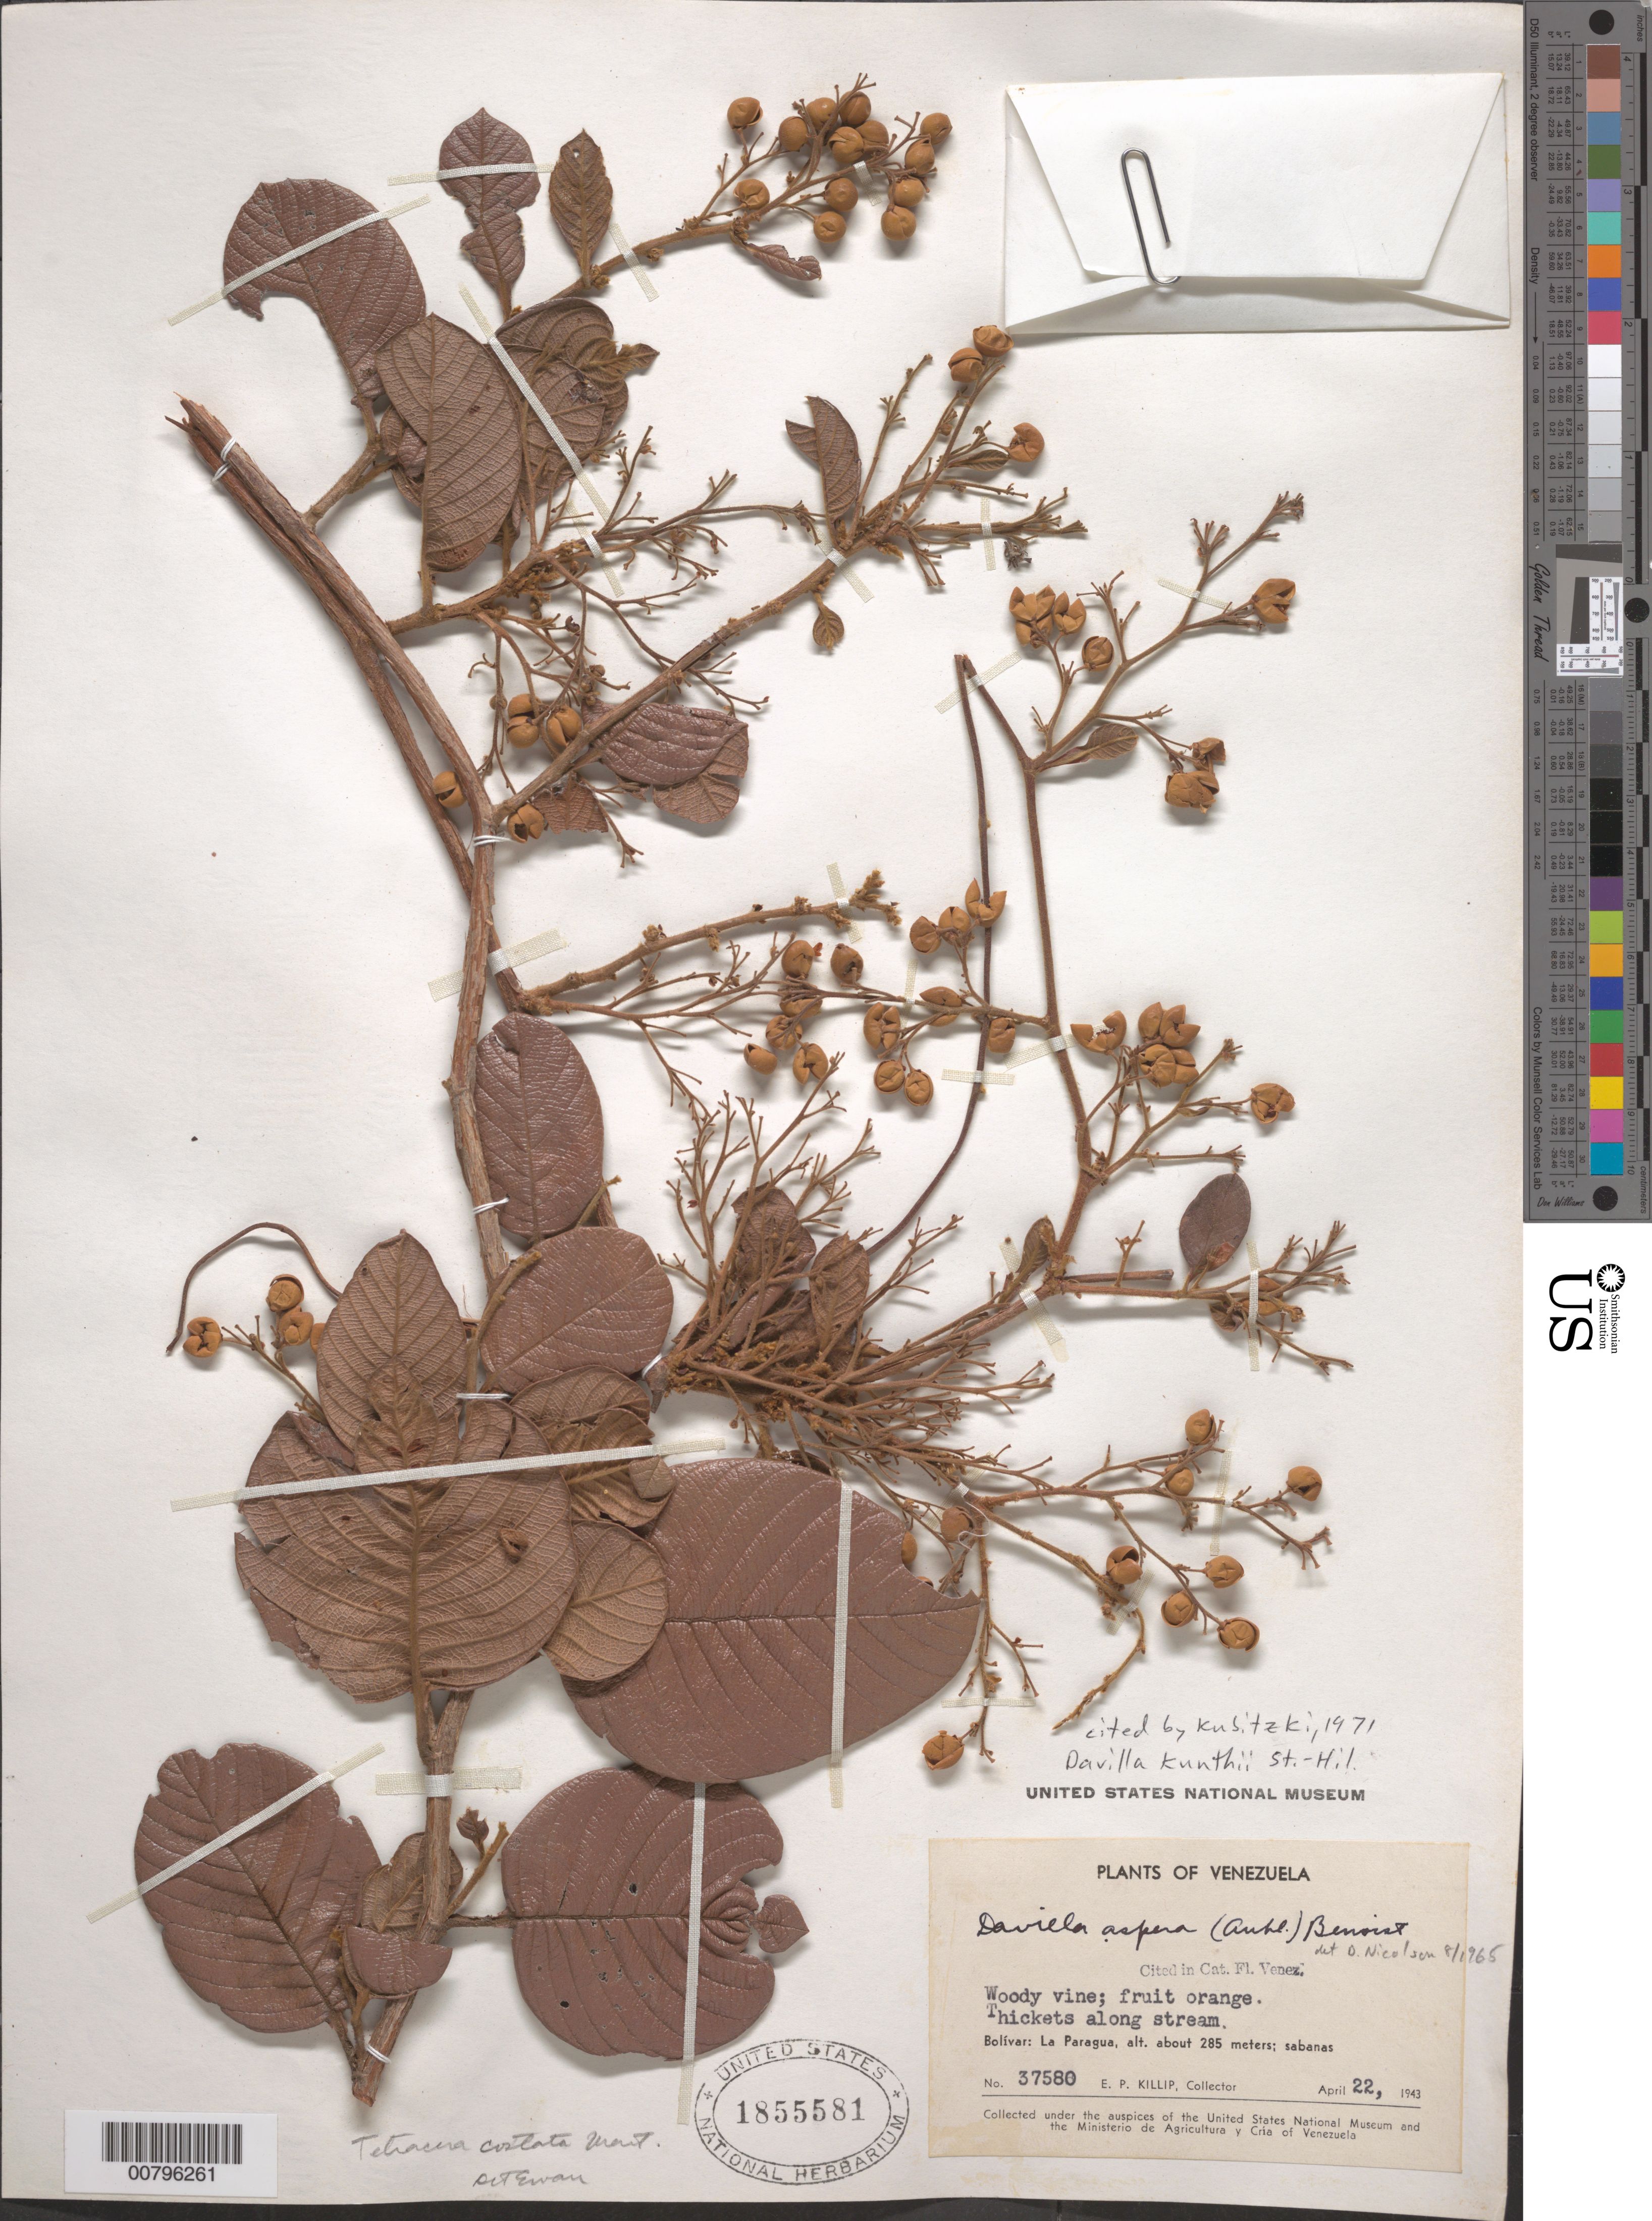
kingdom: Plantae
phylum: Tracheophyta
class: Magnoliopsida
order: Dilleniales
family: Dilleniaceae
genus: Davilla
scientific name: Davilla kunthii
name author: A. St.-Hil.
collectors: E. P. Killip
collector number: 37580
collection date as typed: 22-Apr-43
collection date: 1943-04-22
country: Venezuela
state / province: Bolívar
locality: La Paragua, along Río Paragua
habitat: Thickets along stream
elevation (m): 285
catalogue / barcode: US 1855581